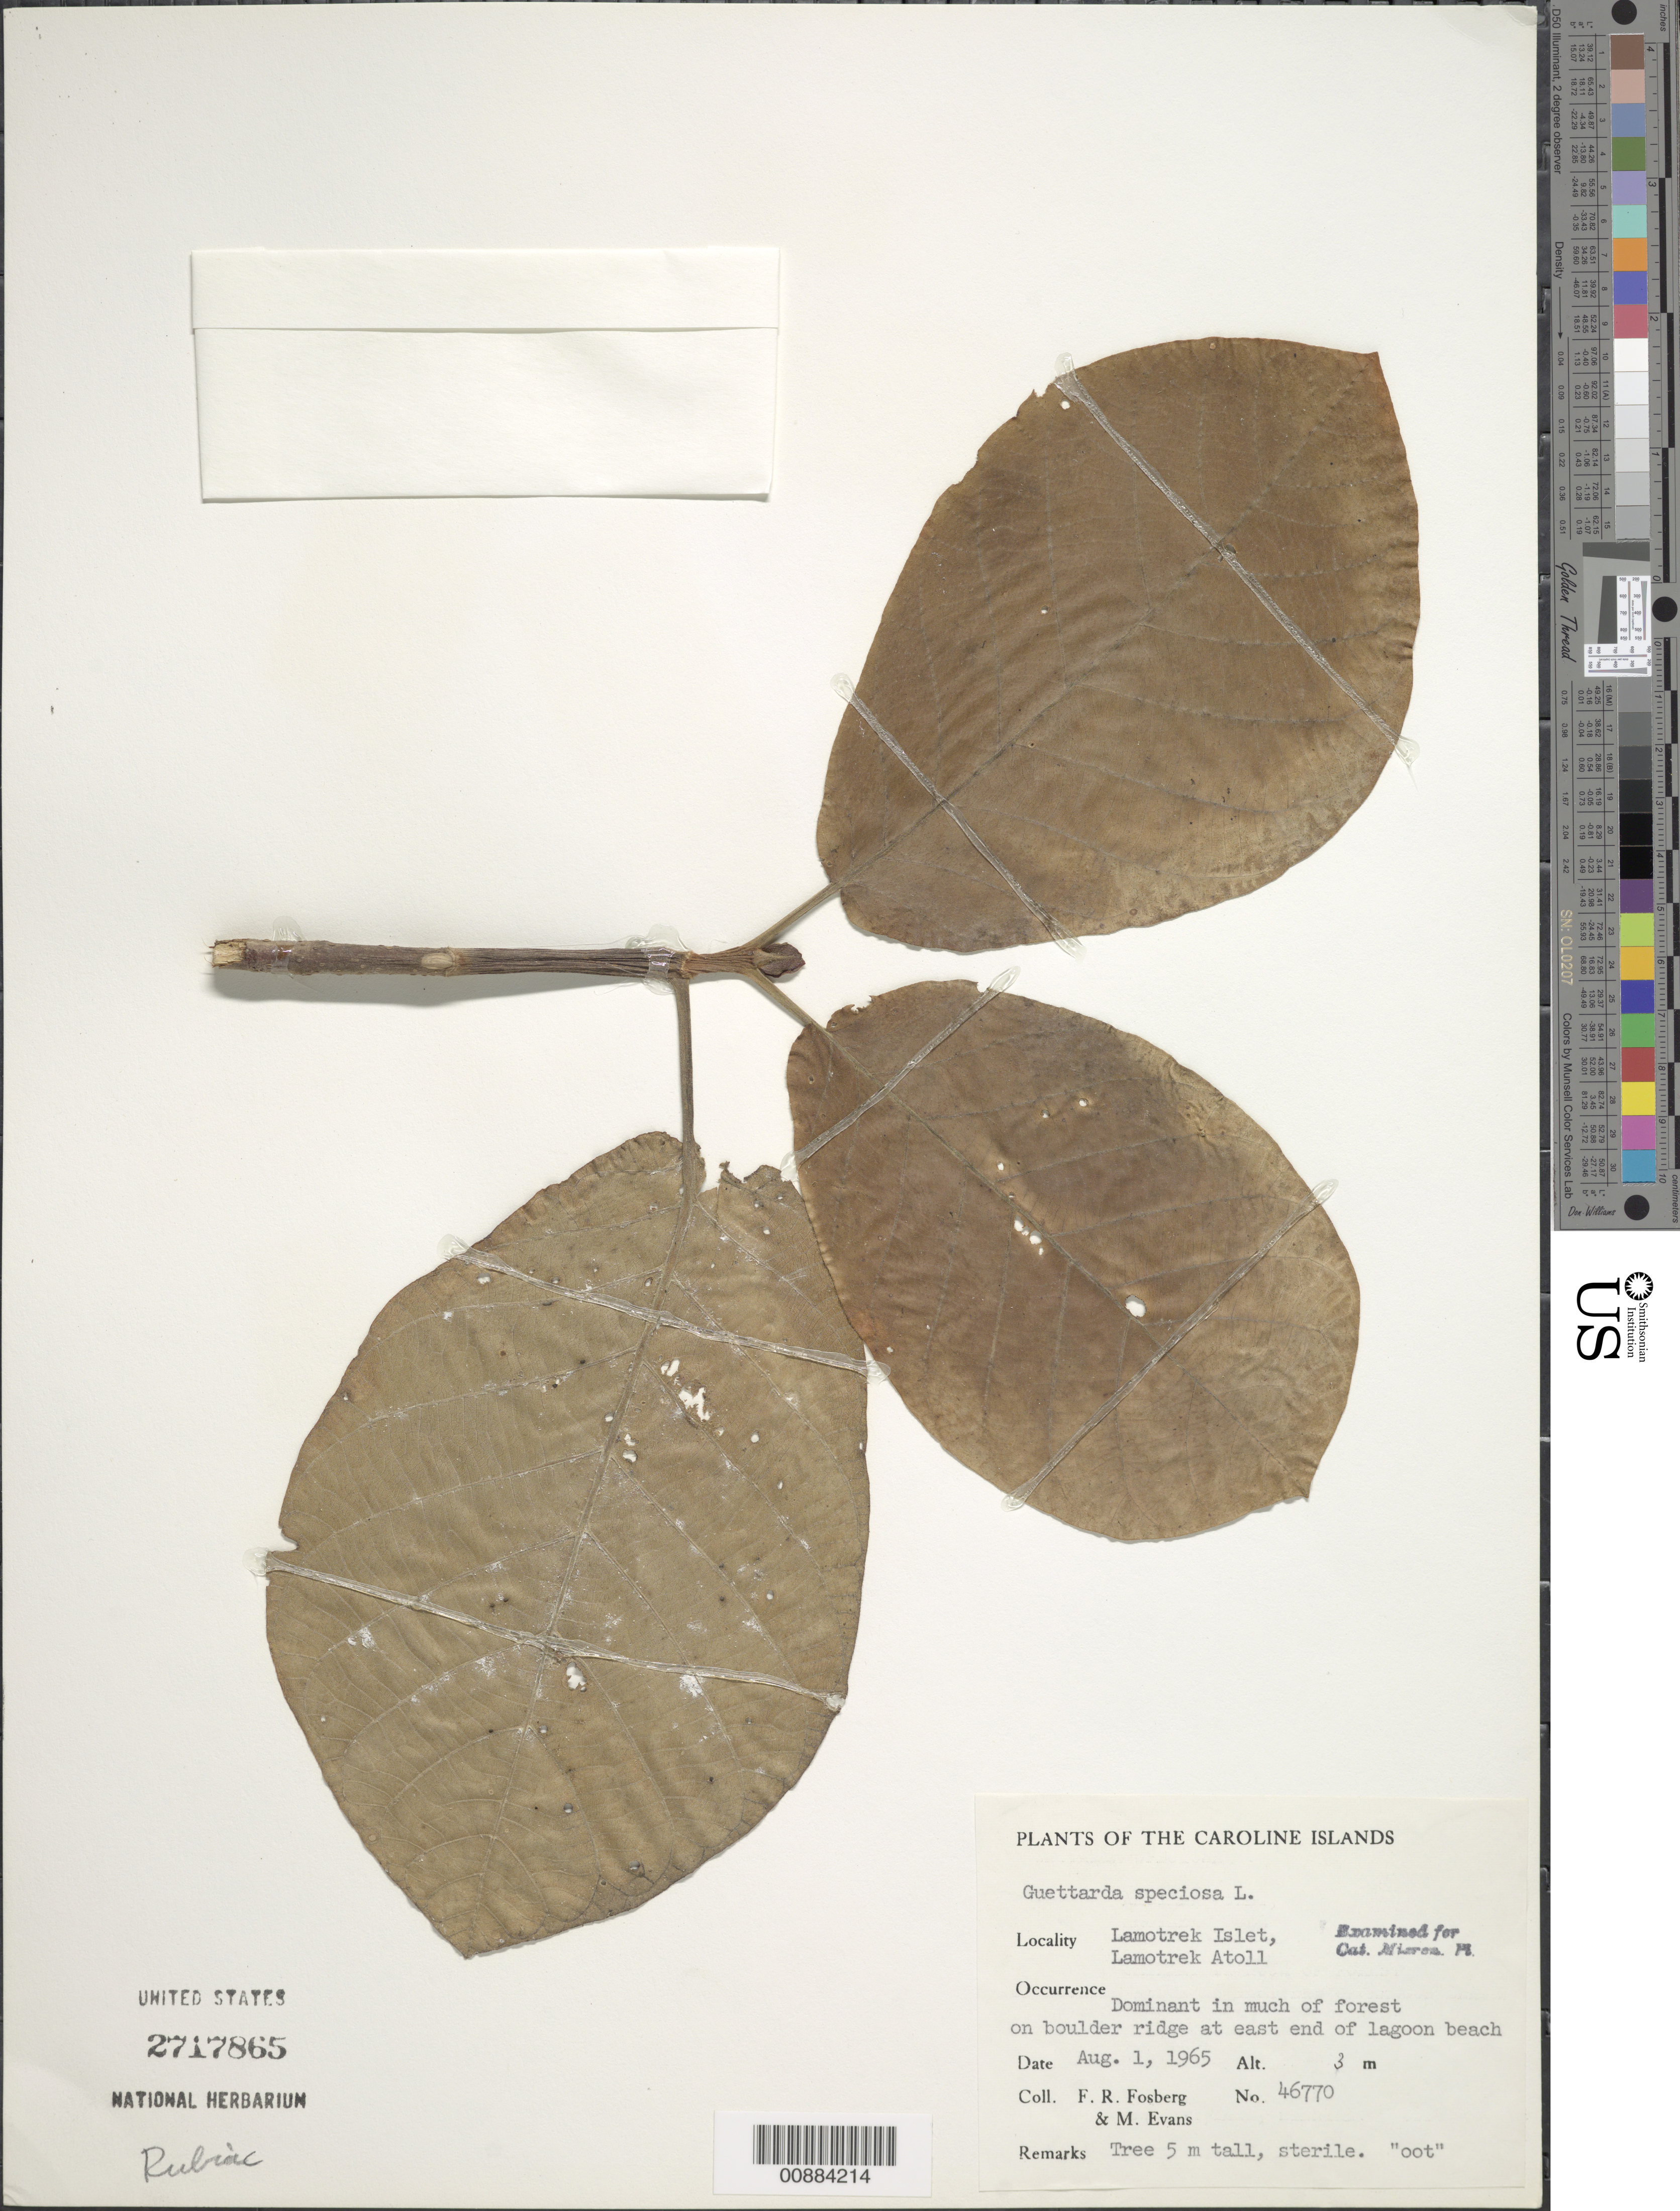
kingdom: Plantae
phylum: Tracheophyta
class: Magnoliopsida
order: Gentianales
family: Rubiaceae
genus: Guettarda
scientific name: Guettarda speciosa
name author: L.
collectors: F. R. Fosberg & M. Evans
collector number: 46770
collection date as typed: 01 Aug 1965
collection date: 1965-08-01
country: Micronesia, Federated States of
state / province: Yap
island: Lamotrek Atoll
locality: Lamotrek Islet, E end of lagoon beach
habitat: dominant in much of forest on boulder ridge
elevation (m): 3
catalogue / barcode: US 2717865